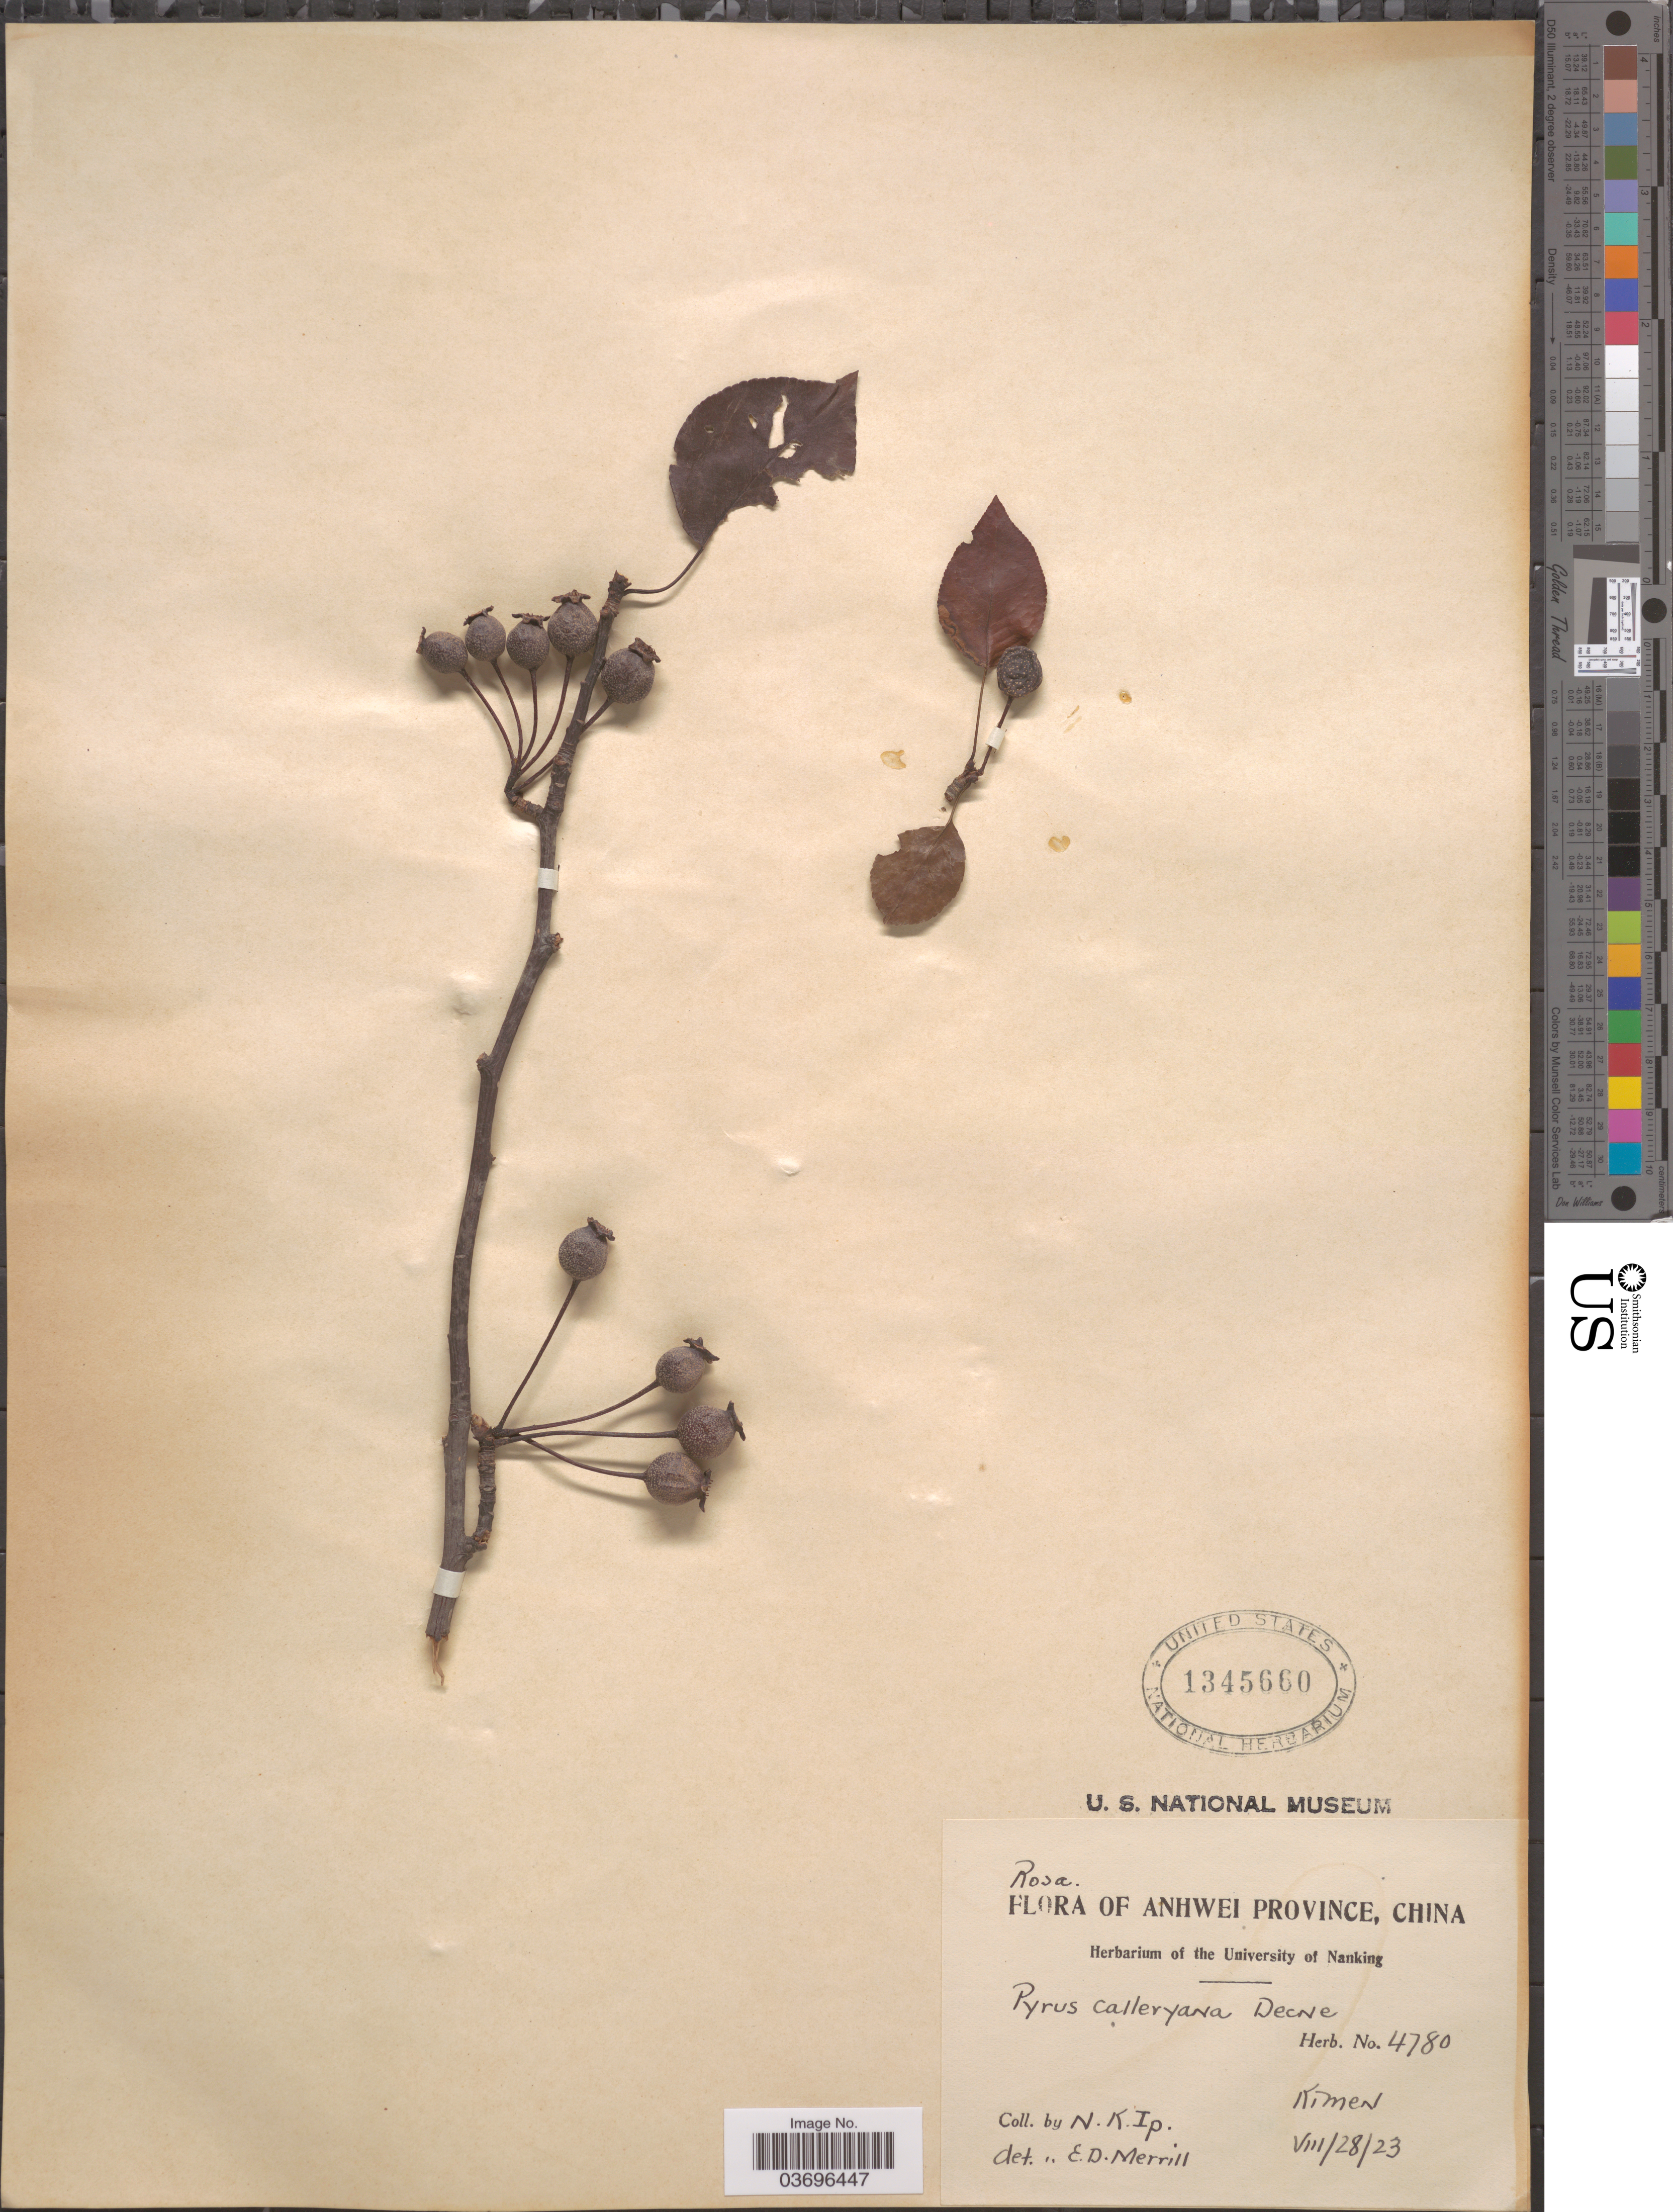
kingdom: Plantae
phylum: Tracheophyta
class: Magnoliopsida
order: Rosales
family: Rosaceae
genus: Pyrus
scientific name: Pyrus calleryana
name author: Decne.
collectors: N. Ip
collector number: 4780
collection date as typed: Transcribed d/m/y: 28/8/23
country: China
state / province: Anhui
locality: Anhwei Province. Kimen.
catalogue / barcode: US 1345660